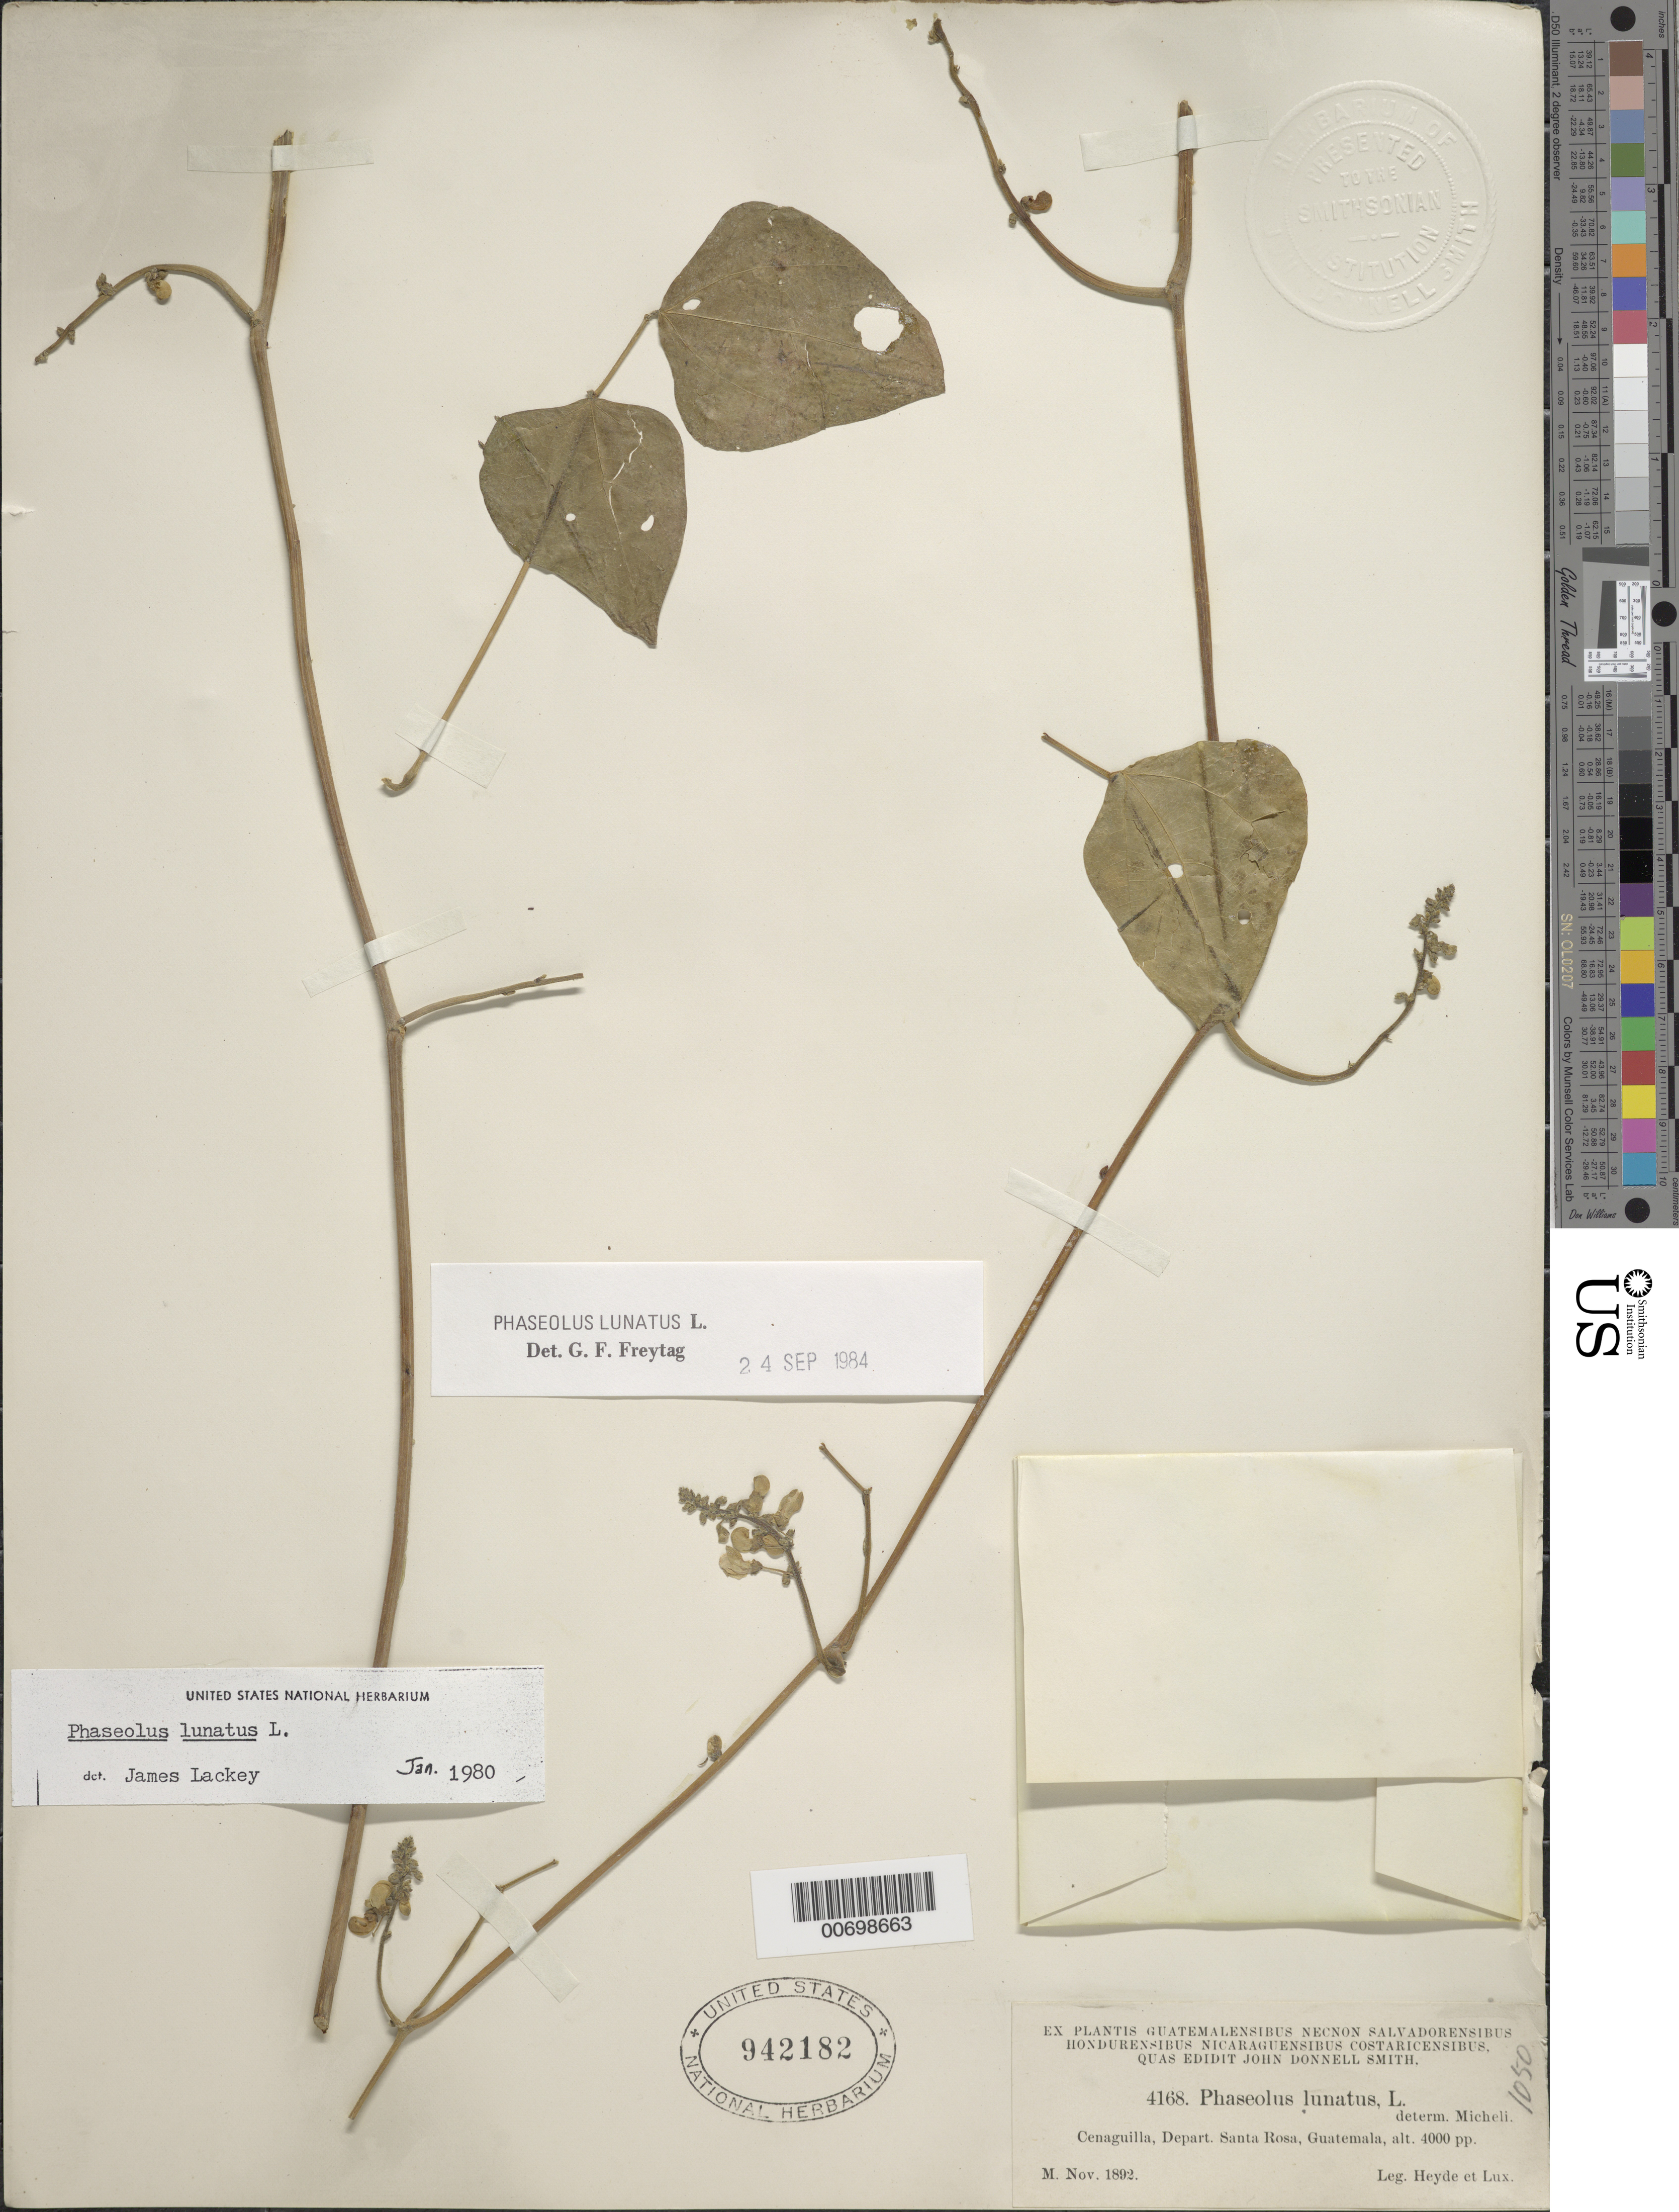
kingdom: Plantae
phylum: Tracheophyta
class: Magnoliopsida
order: Fabales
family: Fabaceae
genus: Phaseolus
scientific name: Phaseolus lunatus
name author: L.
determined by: Freytag, G. F.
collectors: E. T. Heyde & E. Lux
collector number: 4168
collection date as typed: Nov 1892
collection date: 1892-11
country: Guatemala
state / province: Santa Rosa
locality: Cenaguilla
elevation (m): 1219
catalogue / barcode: US 942182